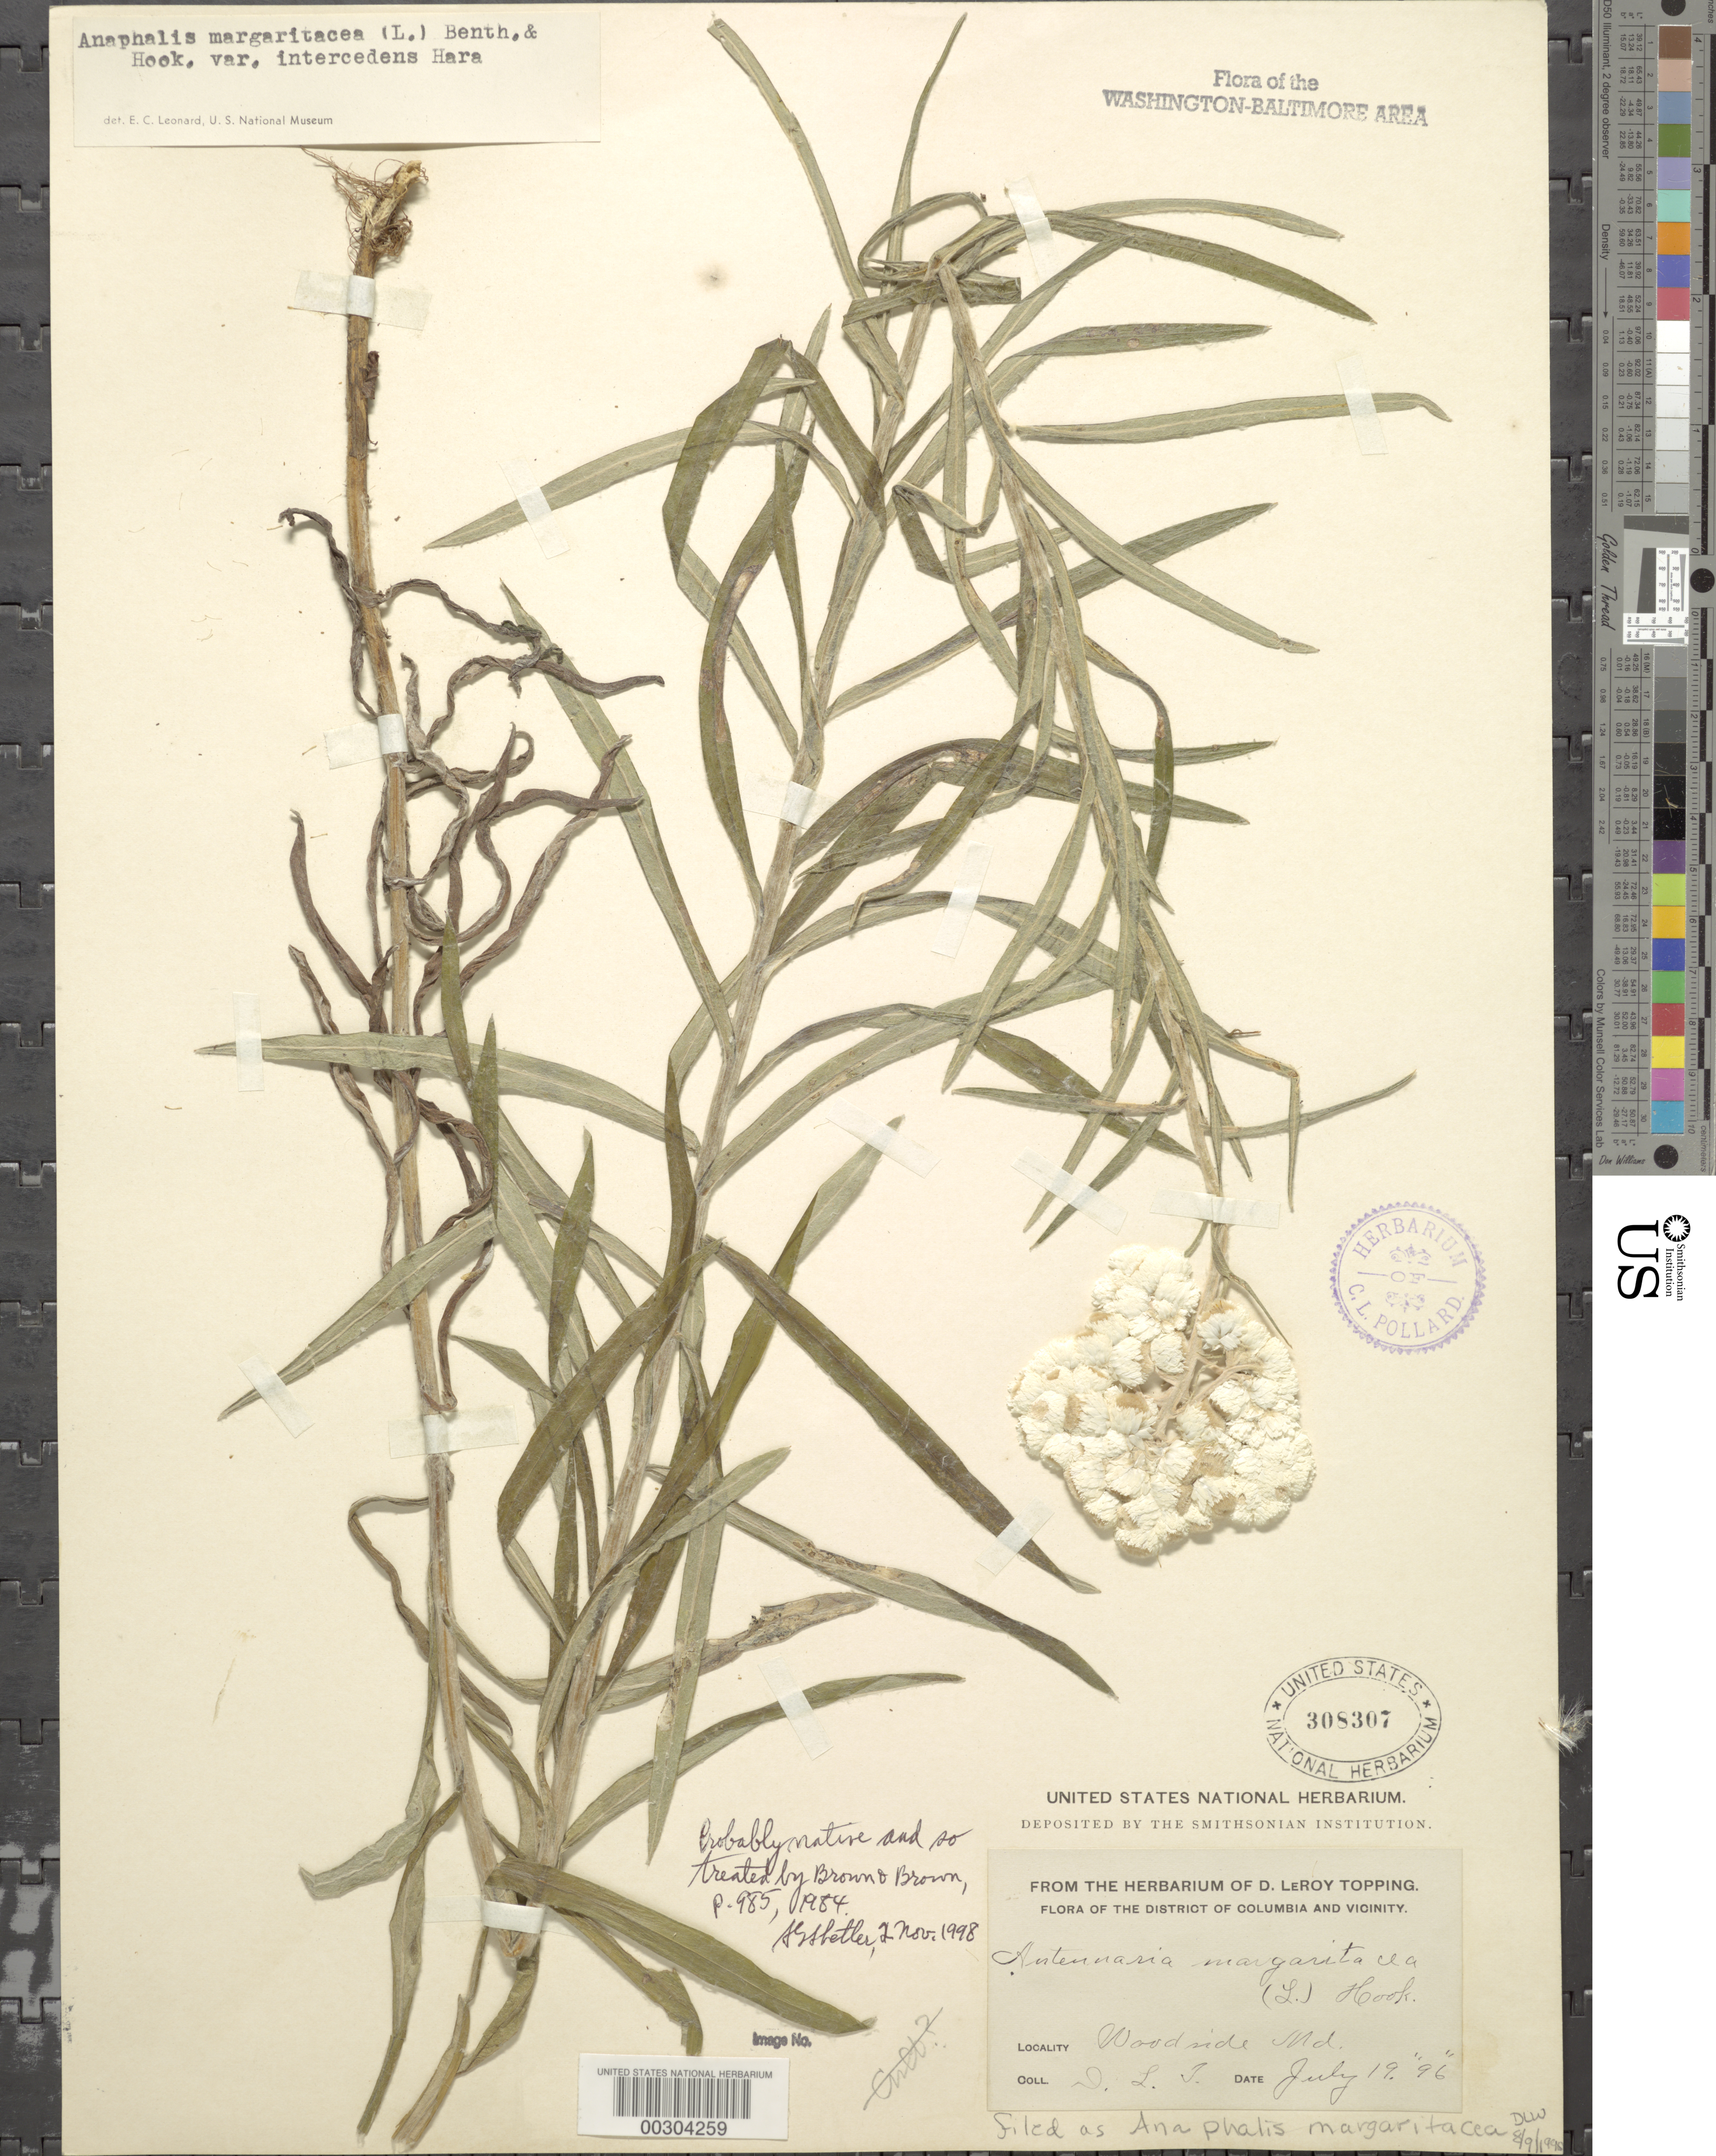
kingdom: Plantae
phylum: Tracheophyta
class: Magnoliopsida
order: Asterales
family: Asteraceae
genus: Anaphalis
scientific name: Anaphalis margaritacea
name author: (L.) Benth. & Hook. f.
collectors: D. L. Topping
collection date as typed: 19 Jul 1896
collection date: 1896-07-19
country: United States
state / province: Maryland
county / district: Montgomery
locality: Woodside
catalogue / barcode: US 308307